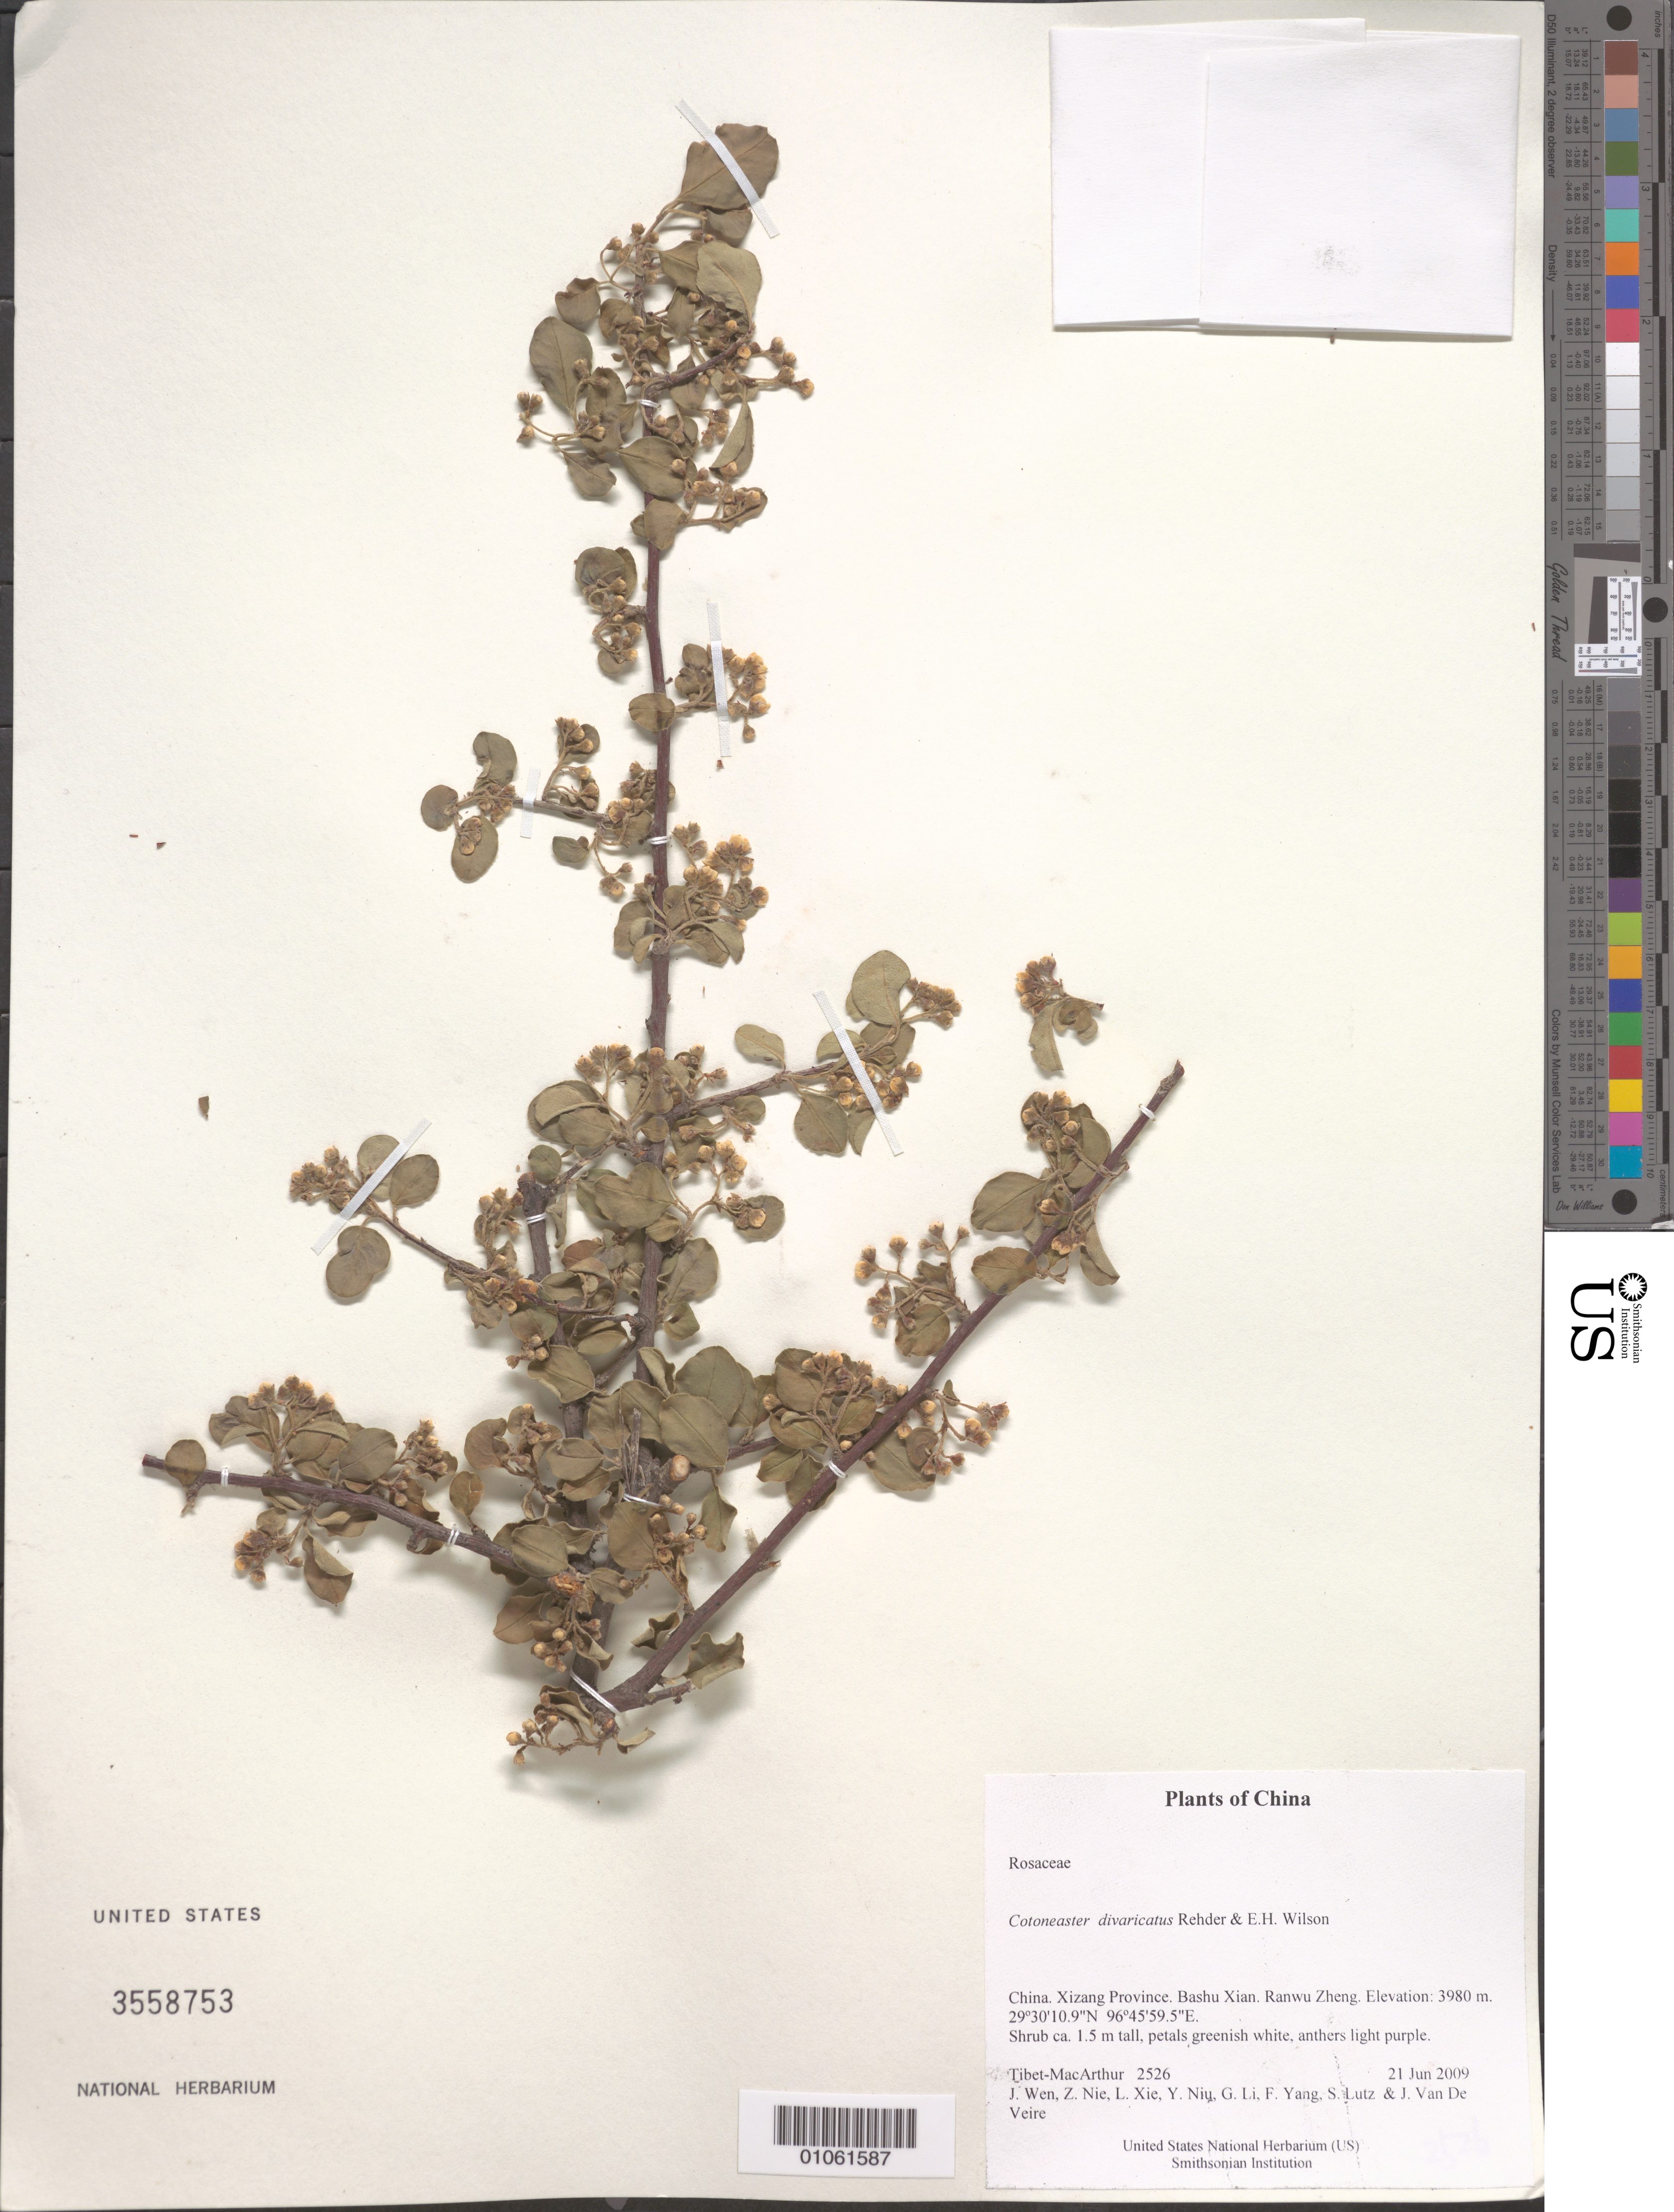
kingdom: Plantae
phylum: Tracheophyta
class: Magnoliopsida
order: Rosales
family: Rosaceae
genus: Cotoneaster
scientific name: Cotoneaster divaricatus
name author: Rehder & E.H. Wilson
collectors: Tibet-MacArthur, J. Wen, Z. Nie, L. Xie, Y. Niu, G. Li, F. Yang, S. Lutz & J. Van De Veire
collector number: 2526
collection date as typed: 21 Jun 2009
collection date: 2009-06-21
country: China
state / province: Xizang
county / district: Bashu Xian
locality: Ranwu Zheng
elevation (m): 3980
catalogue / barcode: US 3558753